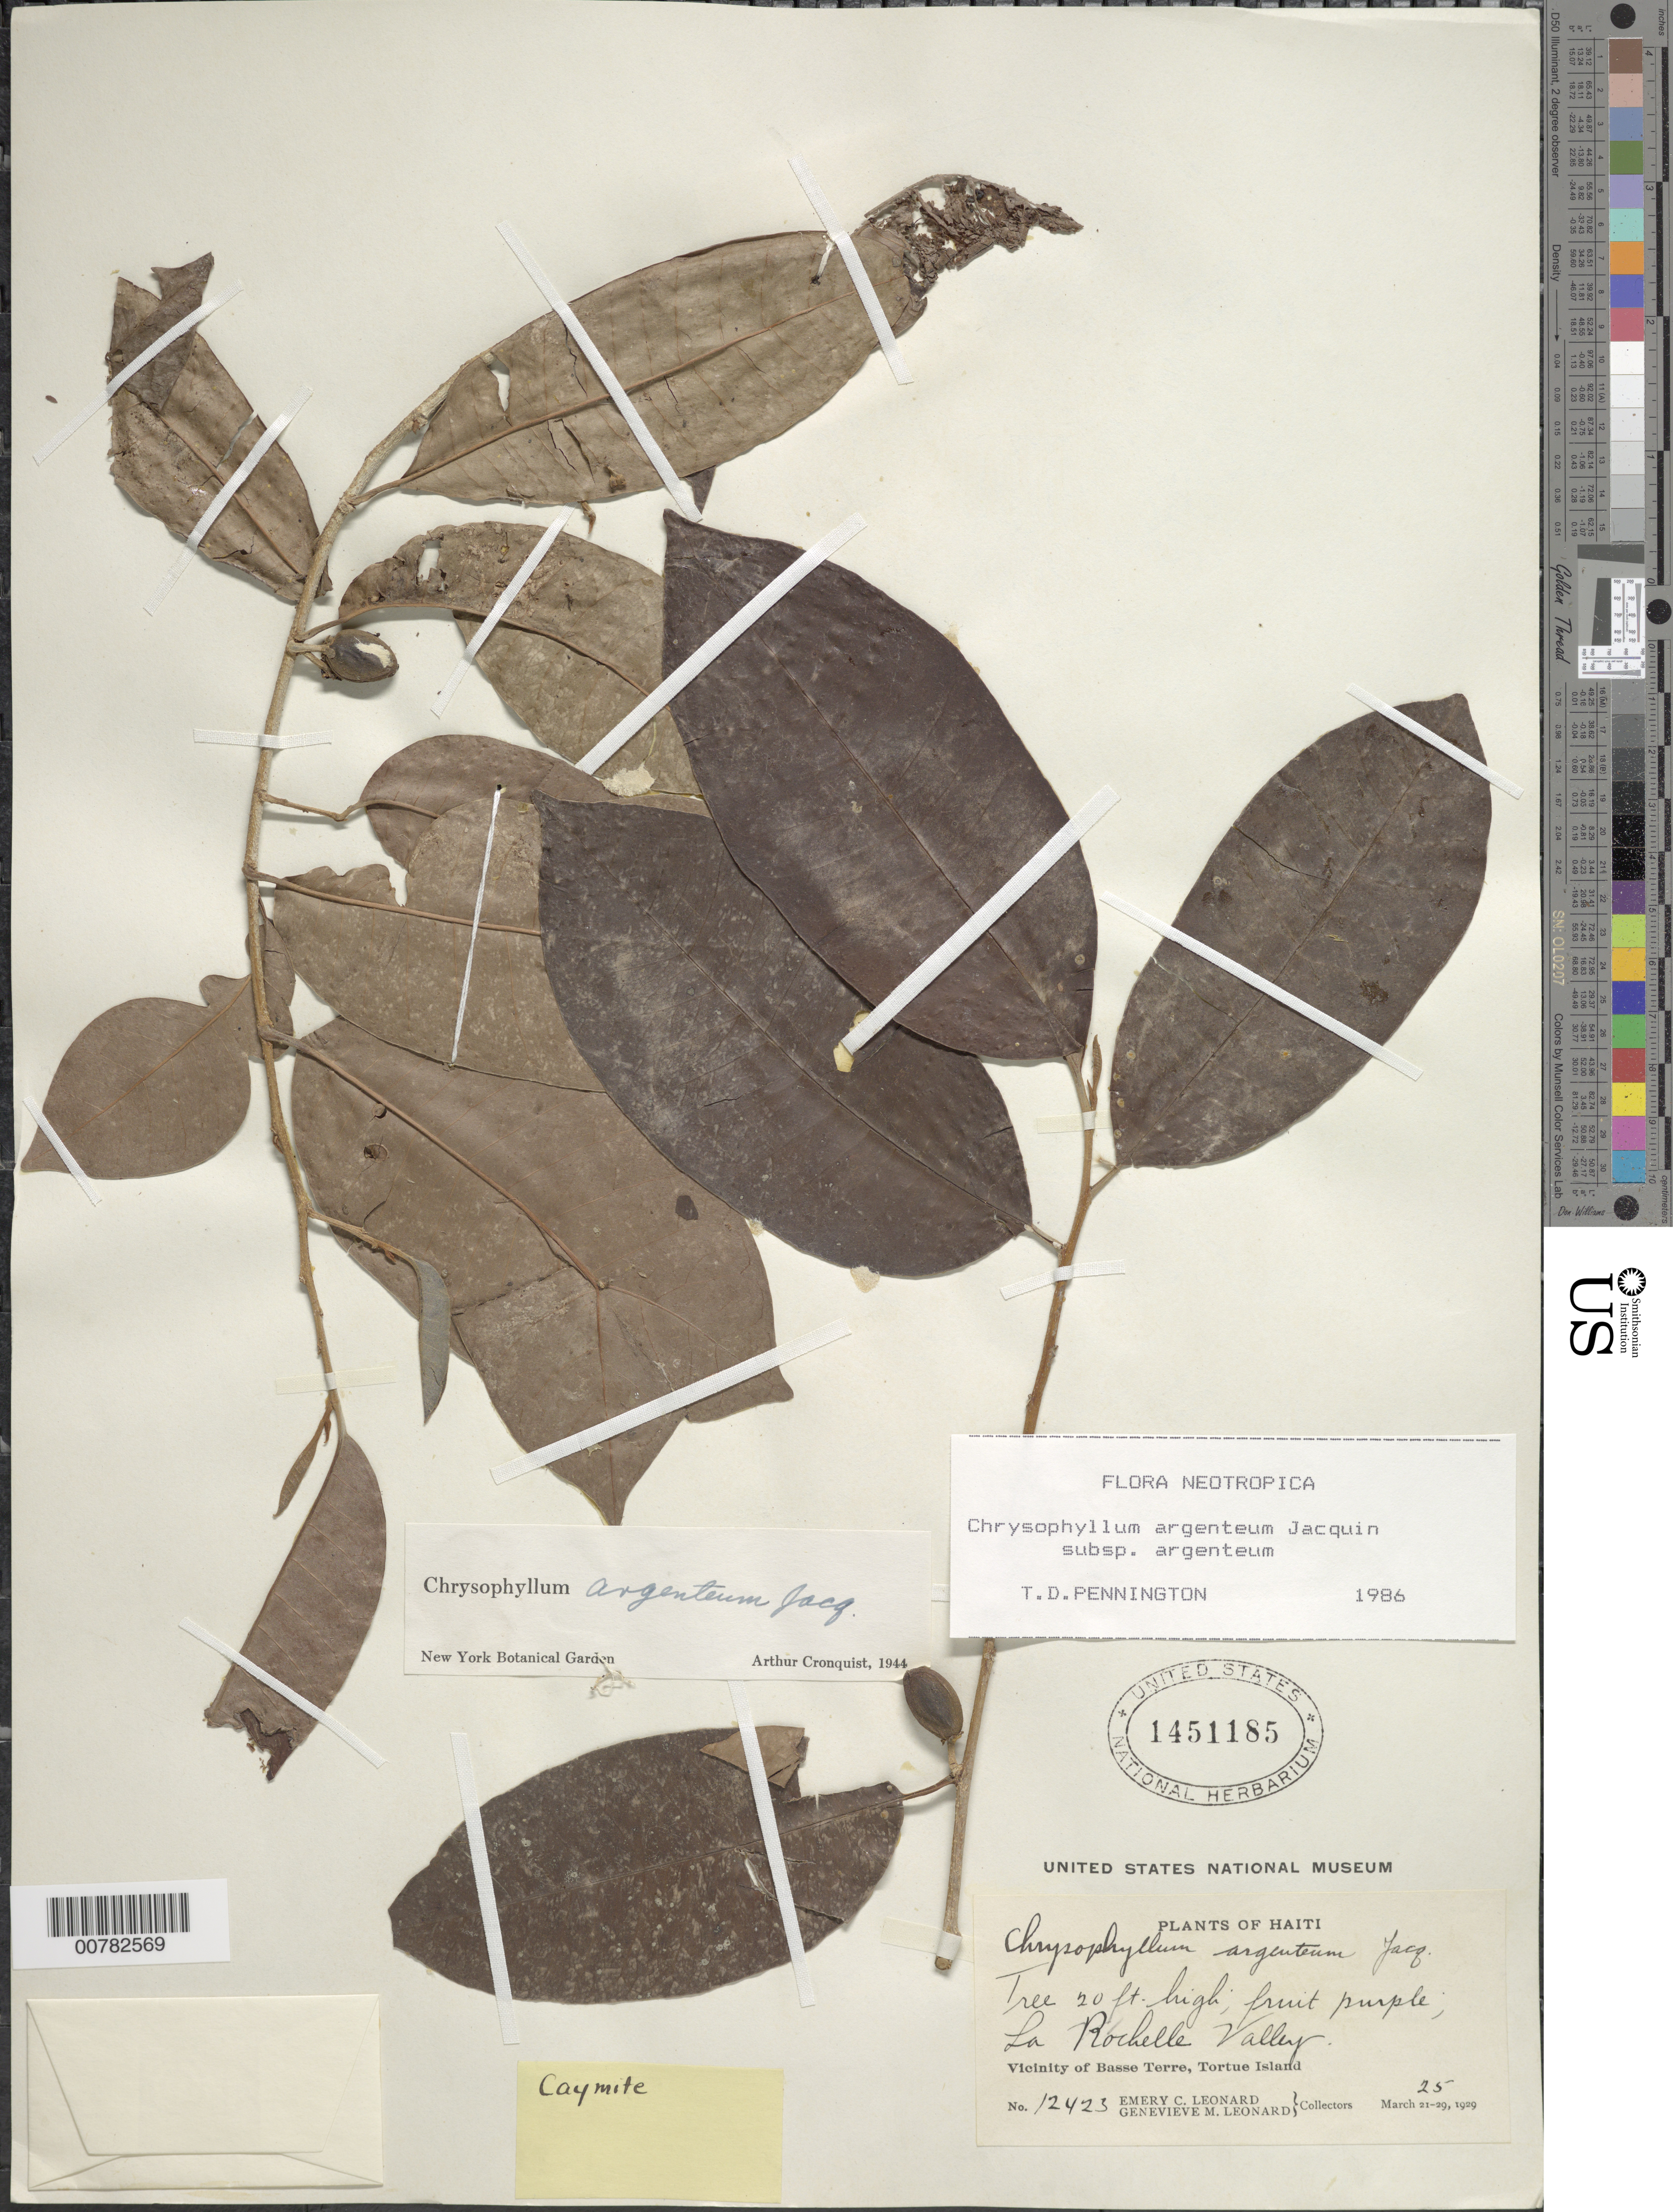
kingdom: Plantae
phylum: Tracheophyta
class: Magnoliopsida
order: Ericales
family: Sapotaceae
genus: Chrysophyllum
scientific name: Chrysophyllum argenteum subsp. auratum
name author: (Miq.) T.D. Penn.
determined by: Pennington, T. D., (K)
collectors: E. C. Leonard & G. M. Leonard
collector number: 12423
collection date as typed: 25 Mar 1929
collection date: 1929-03-25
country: Haiti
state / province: Nord-Óuest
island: Île de la Tortue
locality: La Róchelle Valley. Vicinity of Basse Terre, Tortue Island.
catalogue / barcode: US 1451185